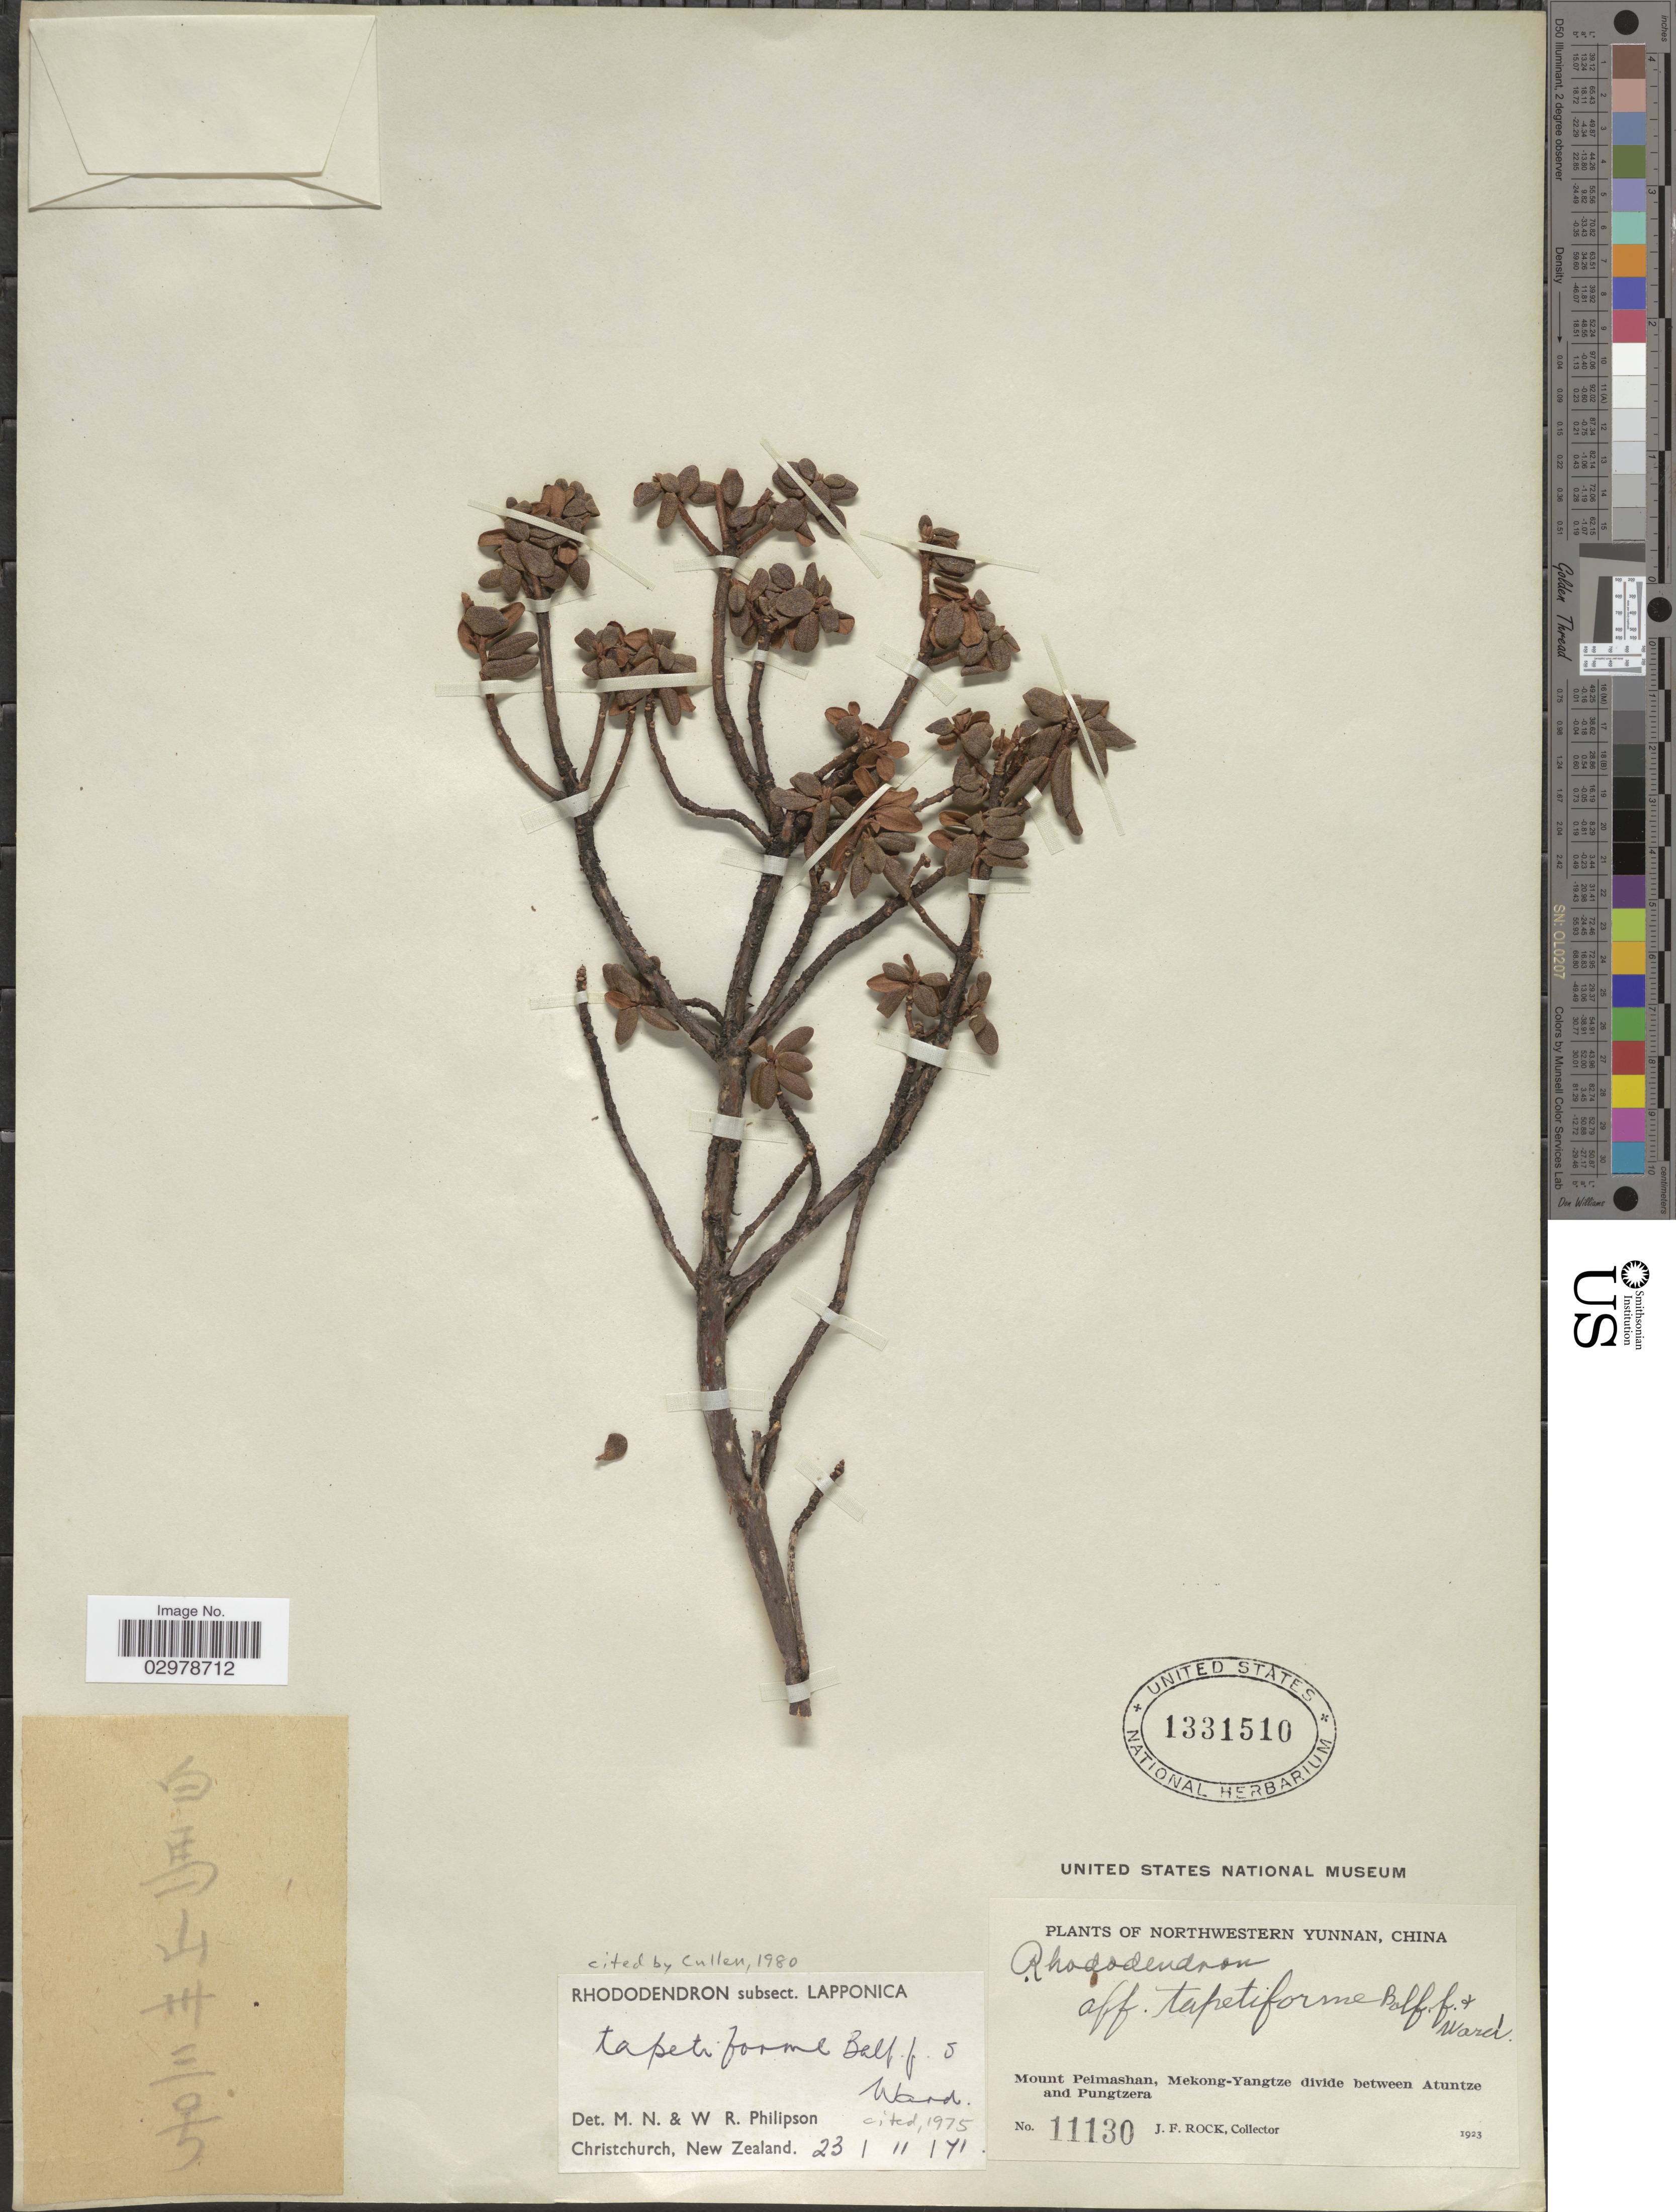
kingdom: Plantae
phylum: Tracheophyta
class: Magnoliopsida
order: Ericales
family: Ericaceae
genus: Rhododendron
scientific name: Rhododendron tapetiforme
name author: Balf. f. & Kingdon-Ward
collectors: J. Rock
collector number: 11130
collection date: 1923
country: China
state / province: Yunnan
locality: Northwestern Yunnan. Mount Peimashan, Mekong-Yangtze divide between Atuntze and Pungtzera.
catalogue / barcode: US 1331510